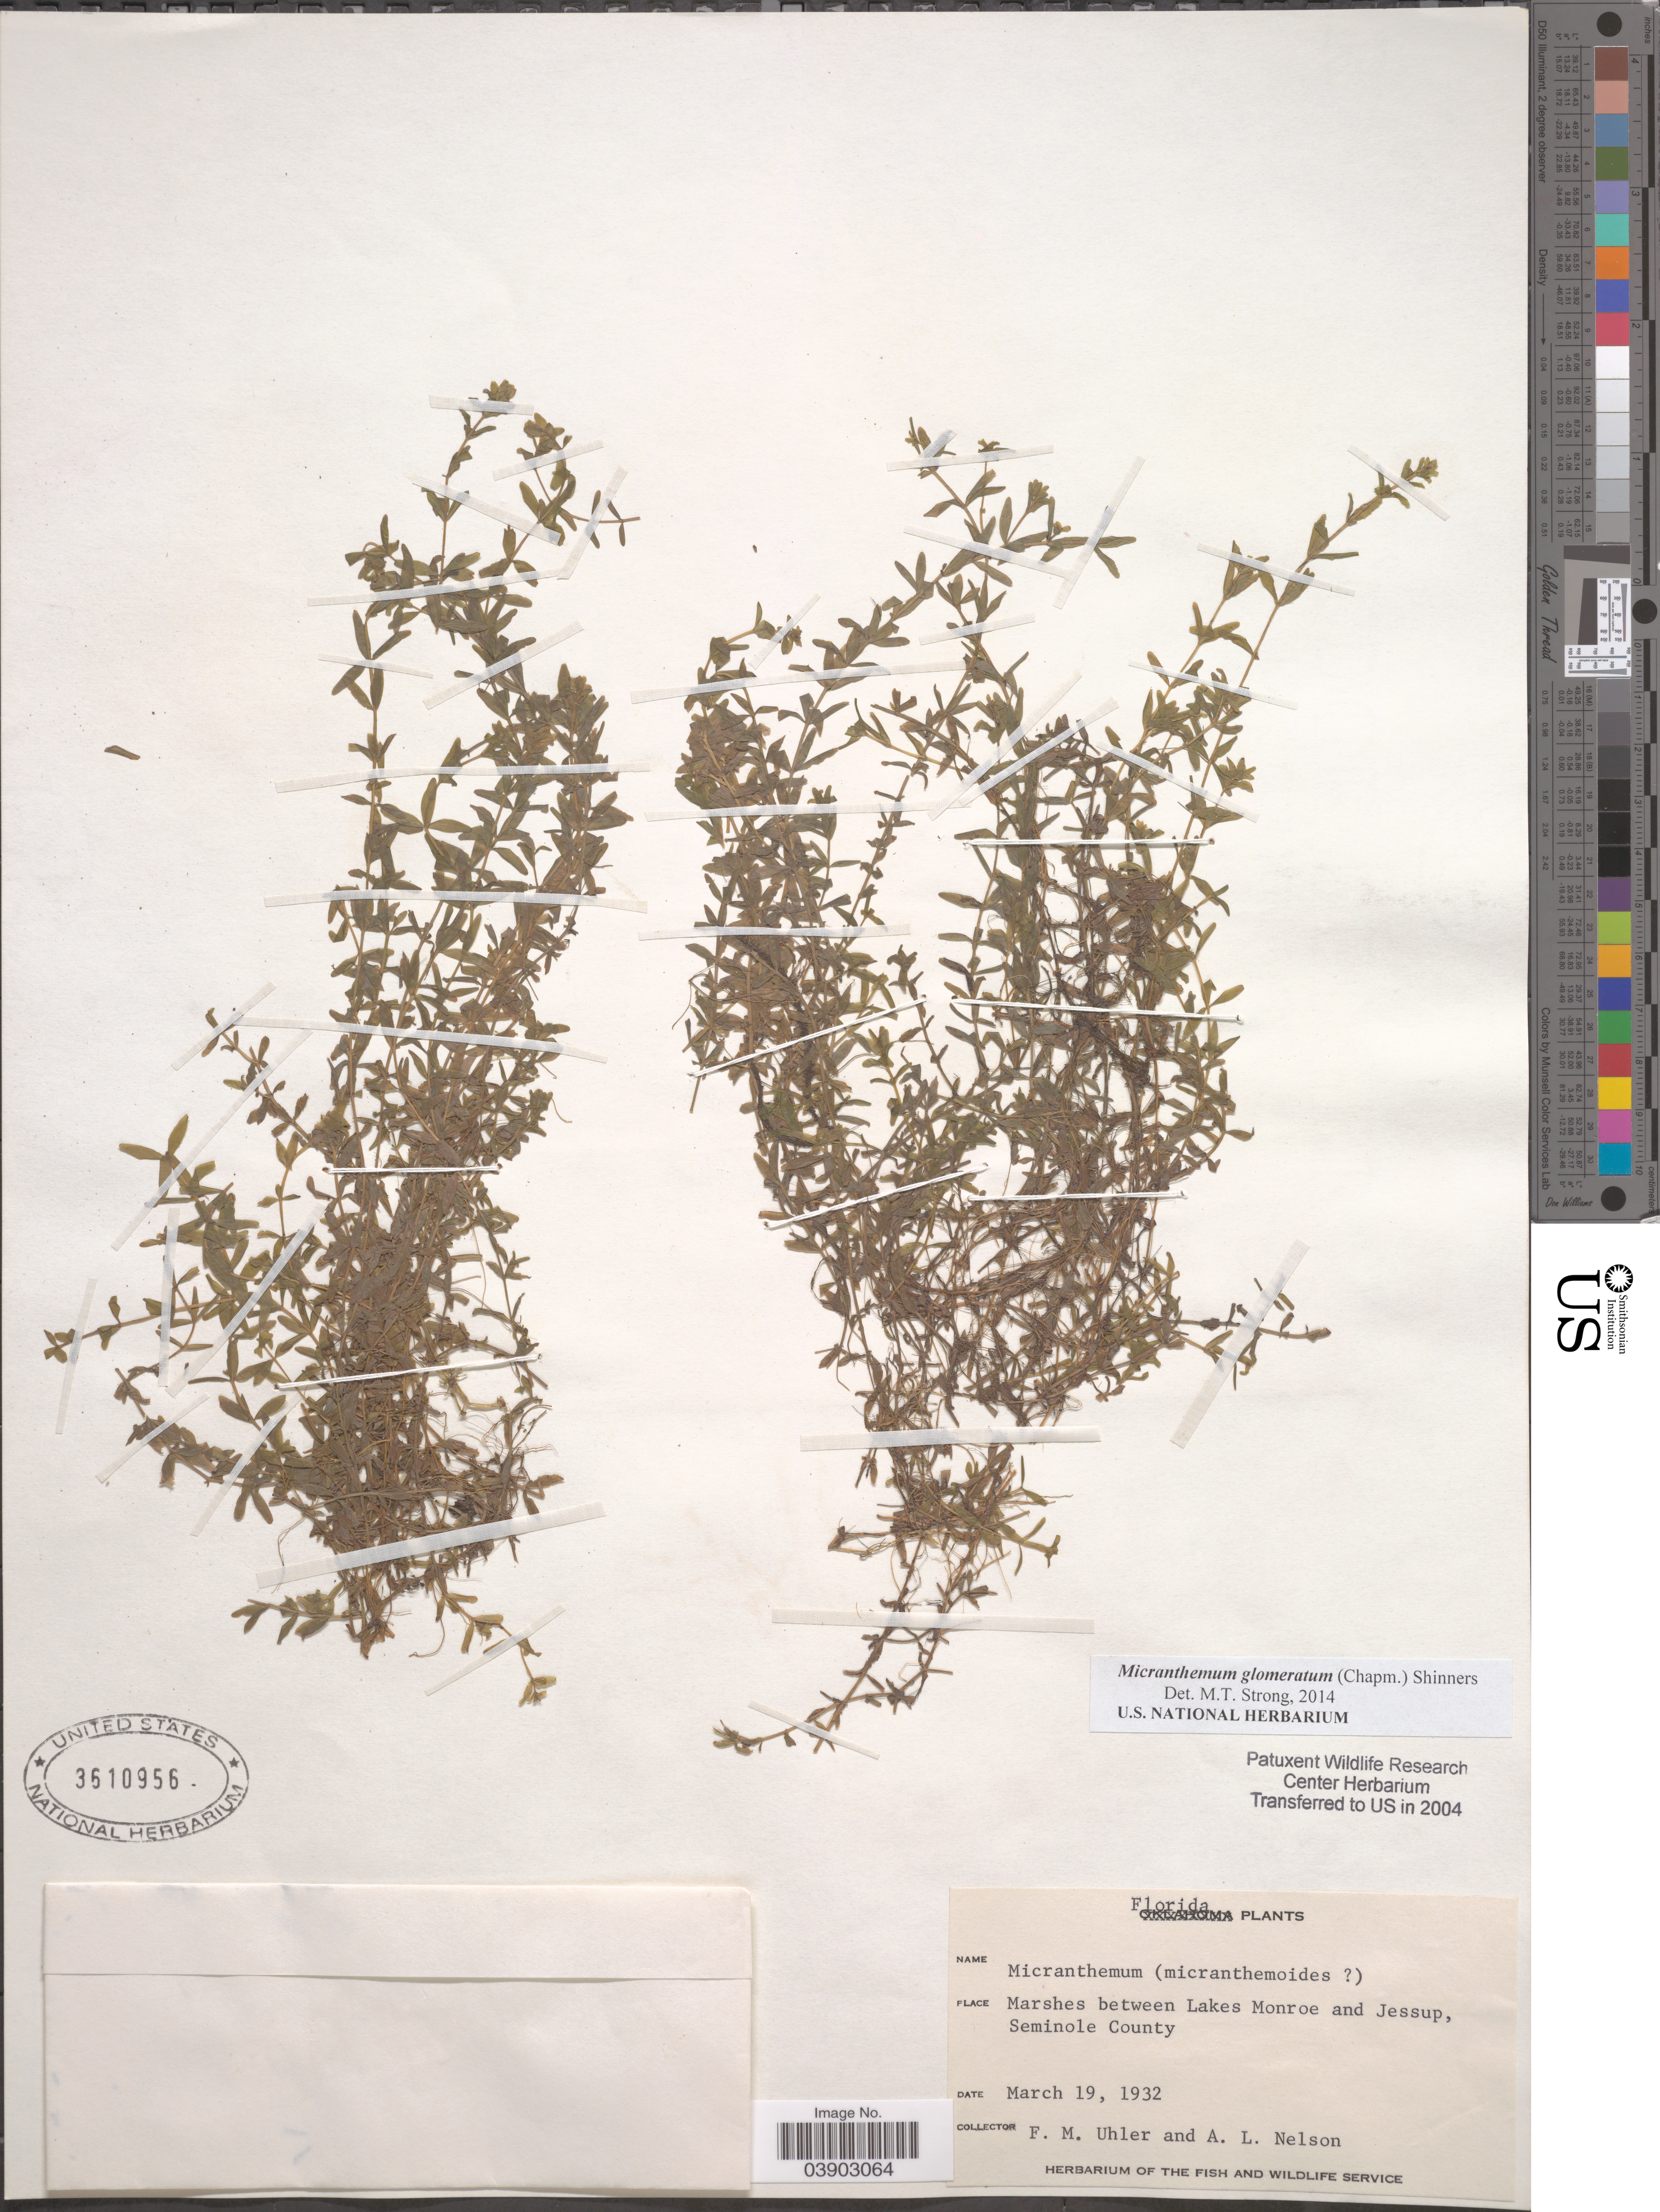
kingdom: Plantae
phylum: Tracheophyta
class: Magnoliopsida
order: Lamiales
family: Linderniaceae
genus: Micranthemum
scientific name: Micranthemum glomeratum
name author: (Chapm.) Shinners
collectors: F. M. Uhler & A. L. Nelson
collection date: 1932-03-19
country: United States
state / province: Florida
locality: Marshes between Lakes Monroe and Jessup, Seminole County.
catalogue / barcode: US 3610956